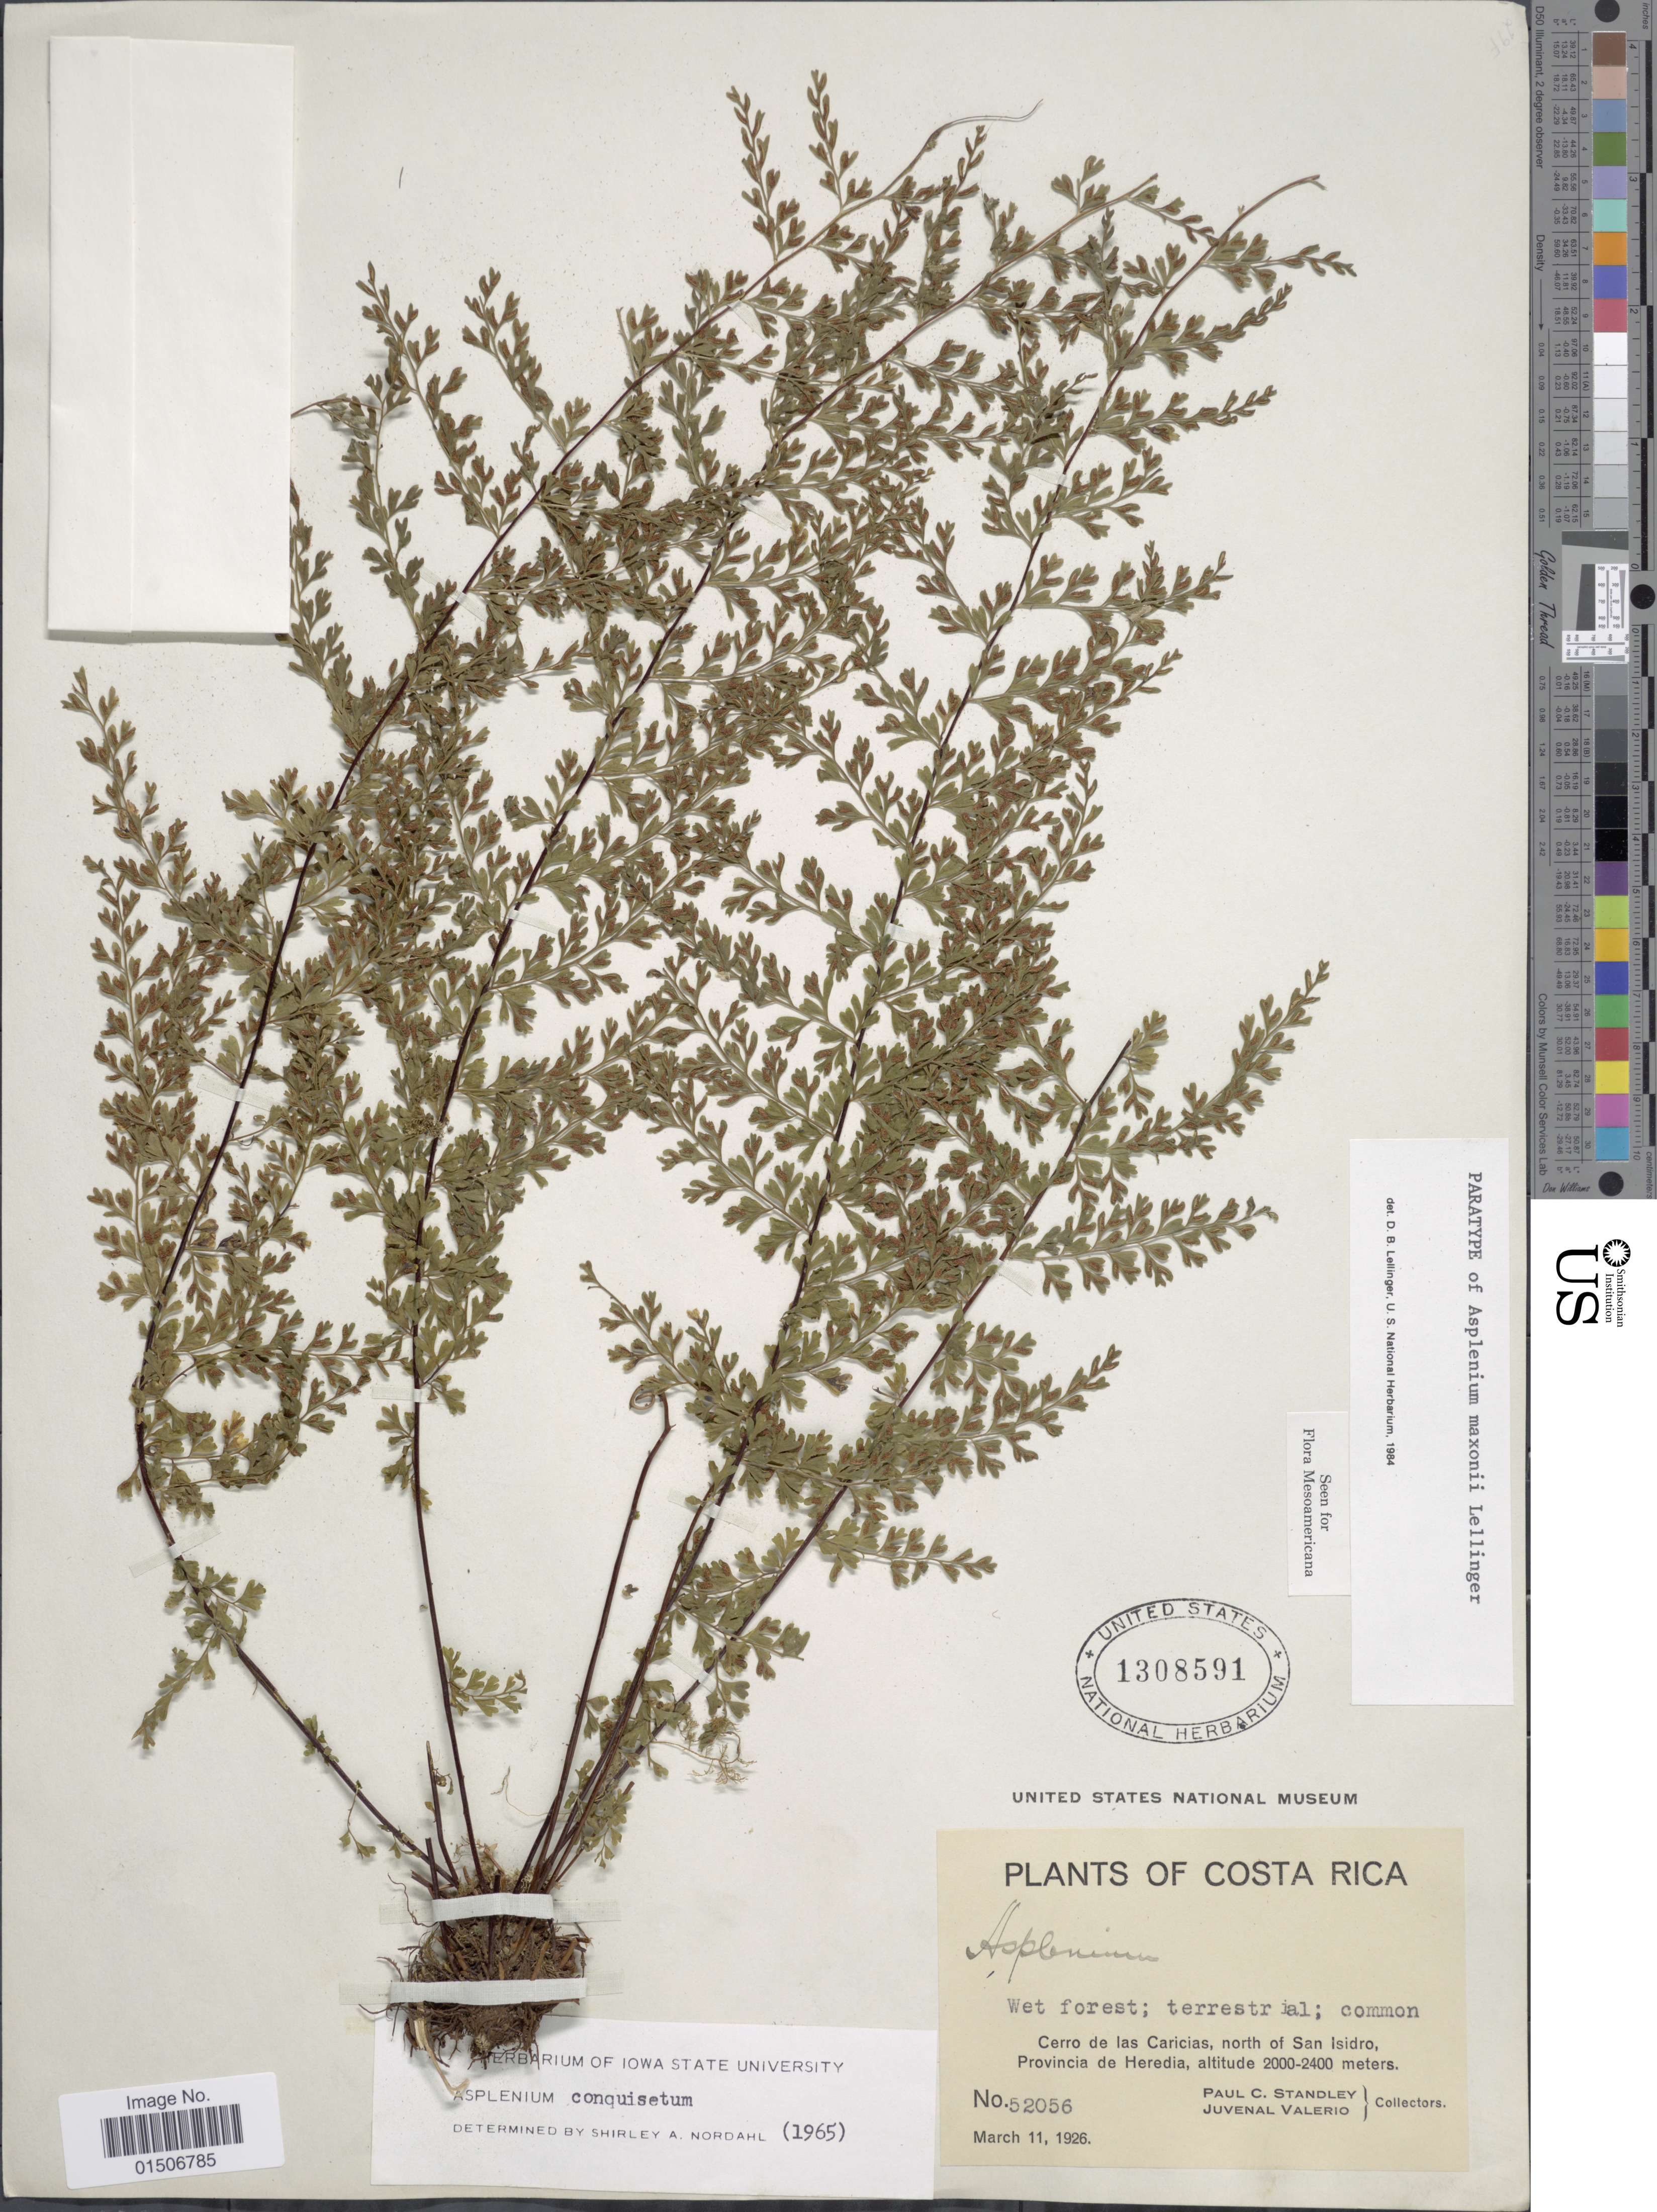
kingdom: Plantae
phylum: Tracheophyta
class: Polypodiopsida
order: Polypodiales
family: Aspleniaceae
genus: Asplenium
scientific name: Asplenium maxonii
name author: Lellinger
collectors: P. C. Standley & J. Valerio R.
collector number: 52056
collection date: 1926-03-11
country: Costa Rica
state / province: Heredia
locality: Cerro de las Caricias, north of Isidro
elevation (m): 2000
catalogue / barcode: US 1308591